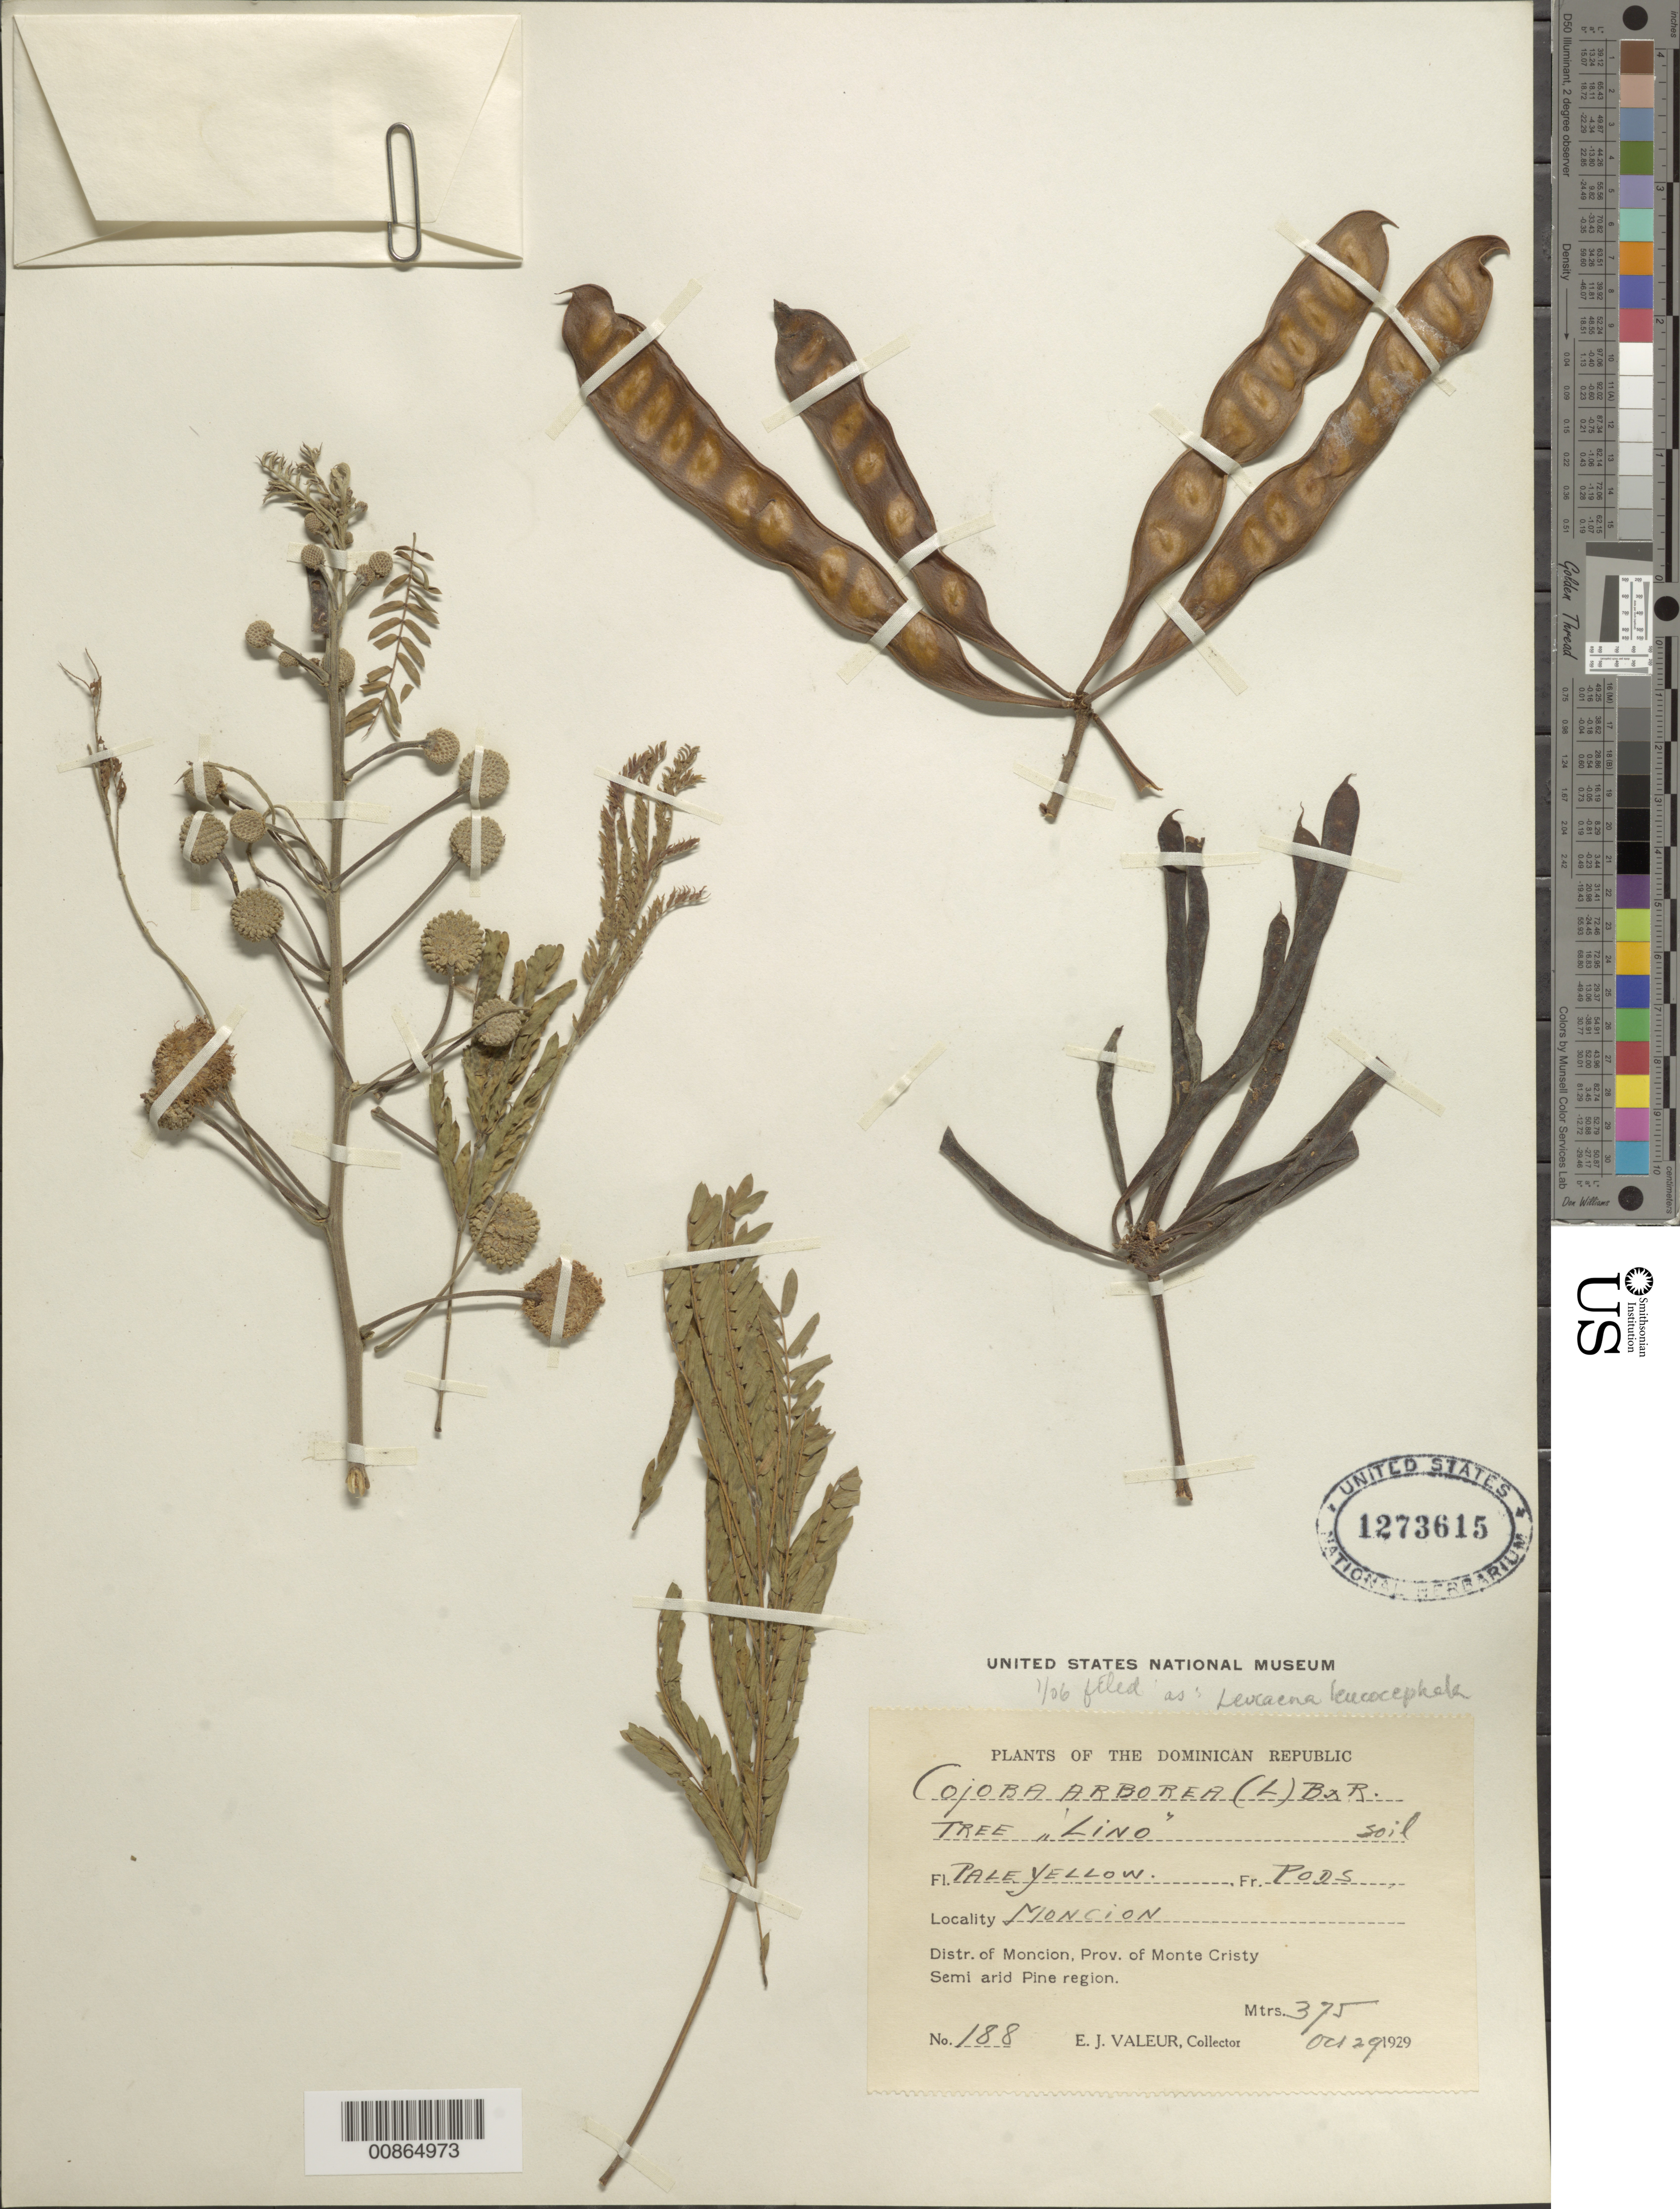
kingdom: Plantae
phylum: Tracheophyta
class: Magnoliopsida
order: Fabales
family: Fabaceae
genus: Leucaena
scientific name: Leucaena leucocephala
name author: (Lam.) de Wit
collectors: E. Valeur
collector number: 188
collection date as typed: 29 Oct 1929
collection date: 1929-10-29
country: Dominican Republic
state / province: Monte Cristi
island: Hispaniola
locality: Monción, Distr. of Monción.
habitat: Soil. Semi arid Pine region.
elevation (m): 375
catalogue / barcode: US 1273615